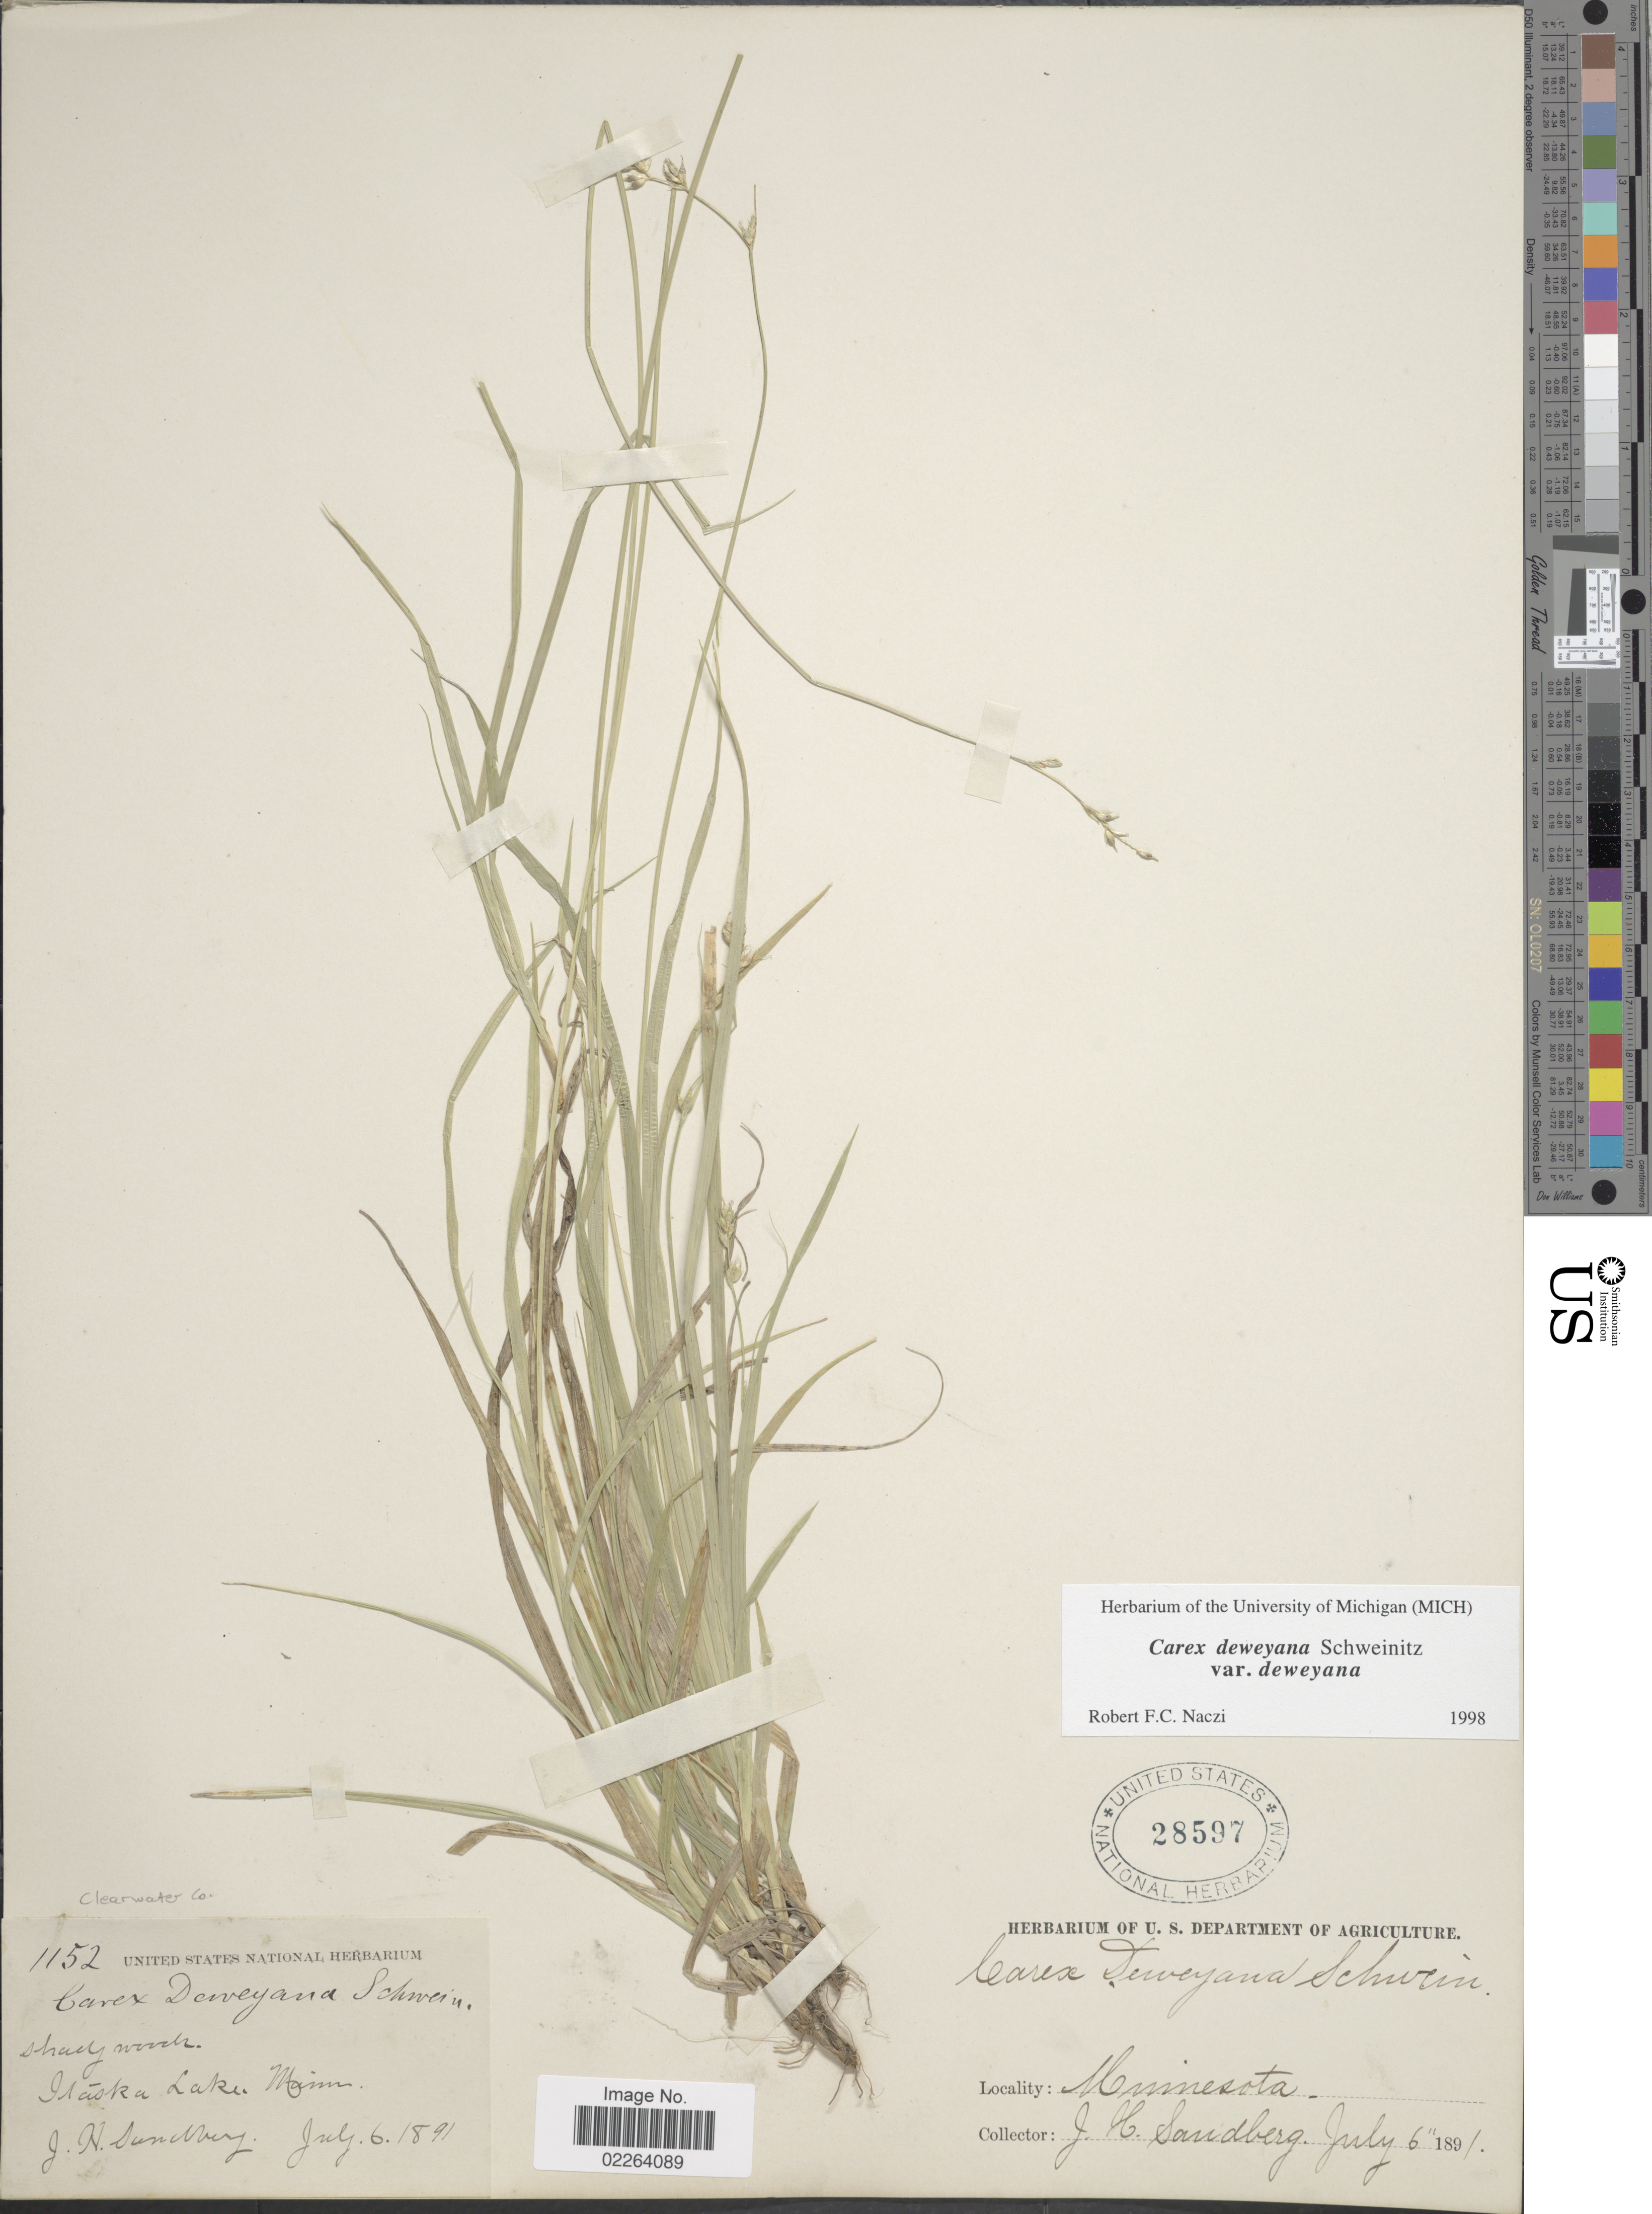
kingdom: Plantae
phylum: Tracheophyta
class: Liliopsida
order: Poales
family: Cyperaceae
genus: Carex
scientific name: Carex deweyana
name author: Schwein.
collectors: J. H. Sandberg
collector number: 1152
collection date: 1891-07-06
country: United States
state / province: Minnesota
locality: Shady woods, Itaska Lake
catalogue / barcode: US 28597